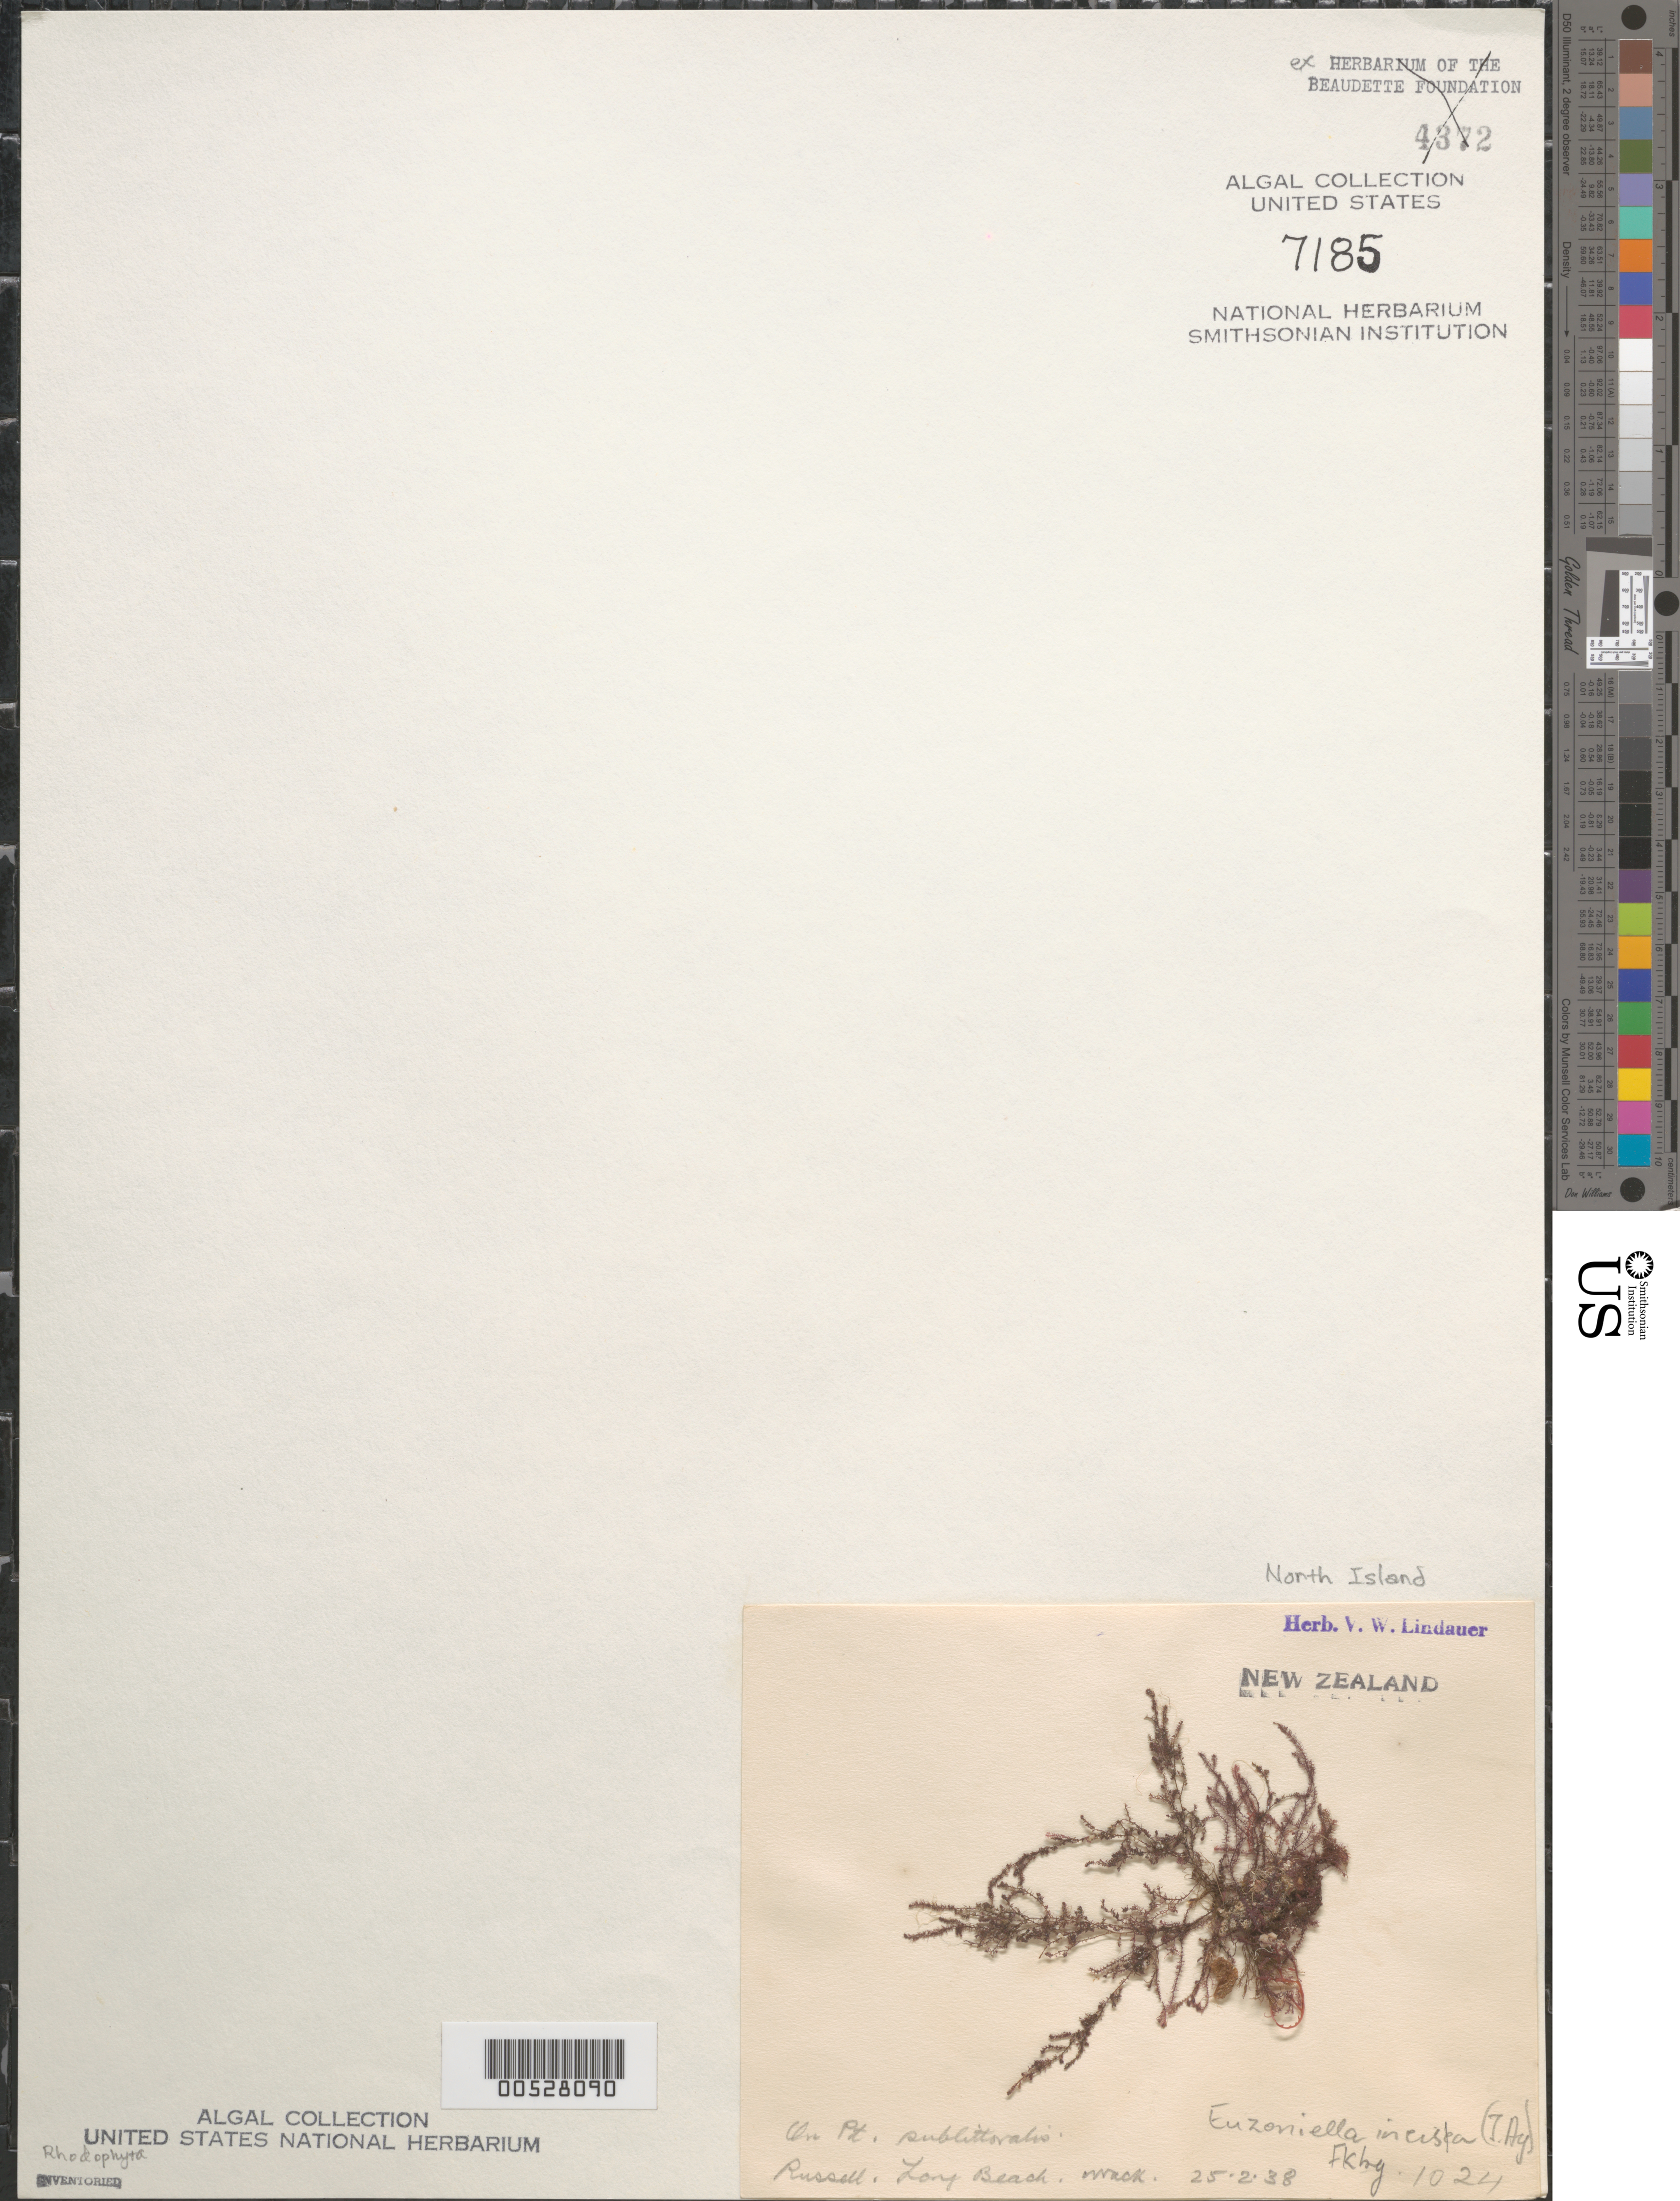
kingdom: Plantae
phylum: Rhodophyta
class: Florideophyceae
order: Ceramiales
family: Rhodomelaceae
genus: Dasyclonium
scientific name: Dasyclonium incisum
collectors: V. Lindauer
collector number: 1024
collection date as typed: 25 Feb 1938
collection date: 1938-02-25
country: New Zealand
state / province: Northland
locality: Long beach, russell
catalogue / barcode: US 7185